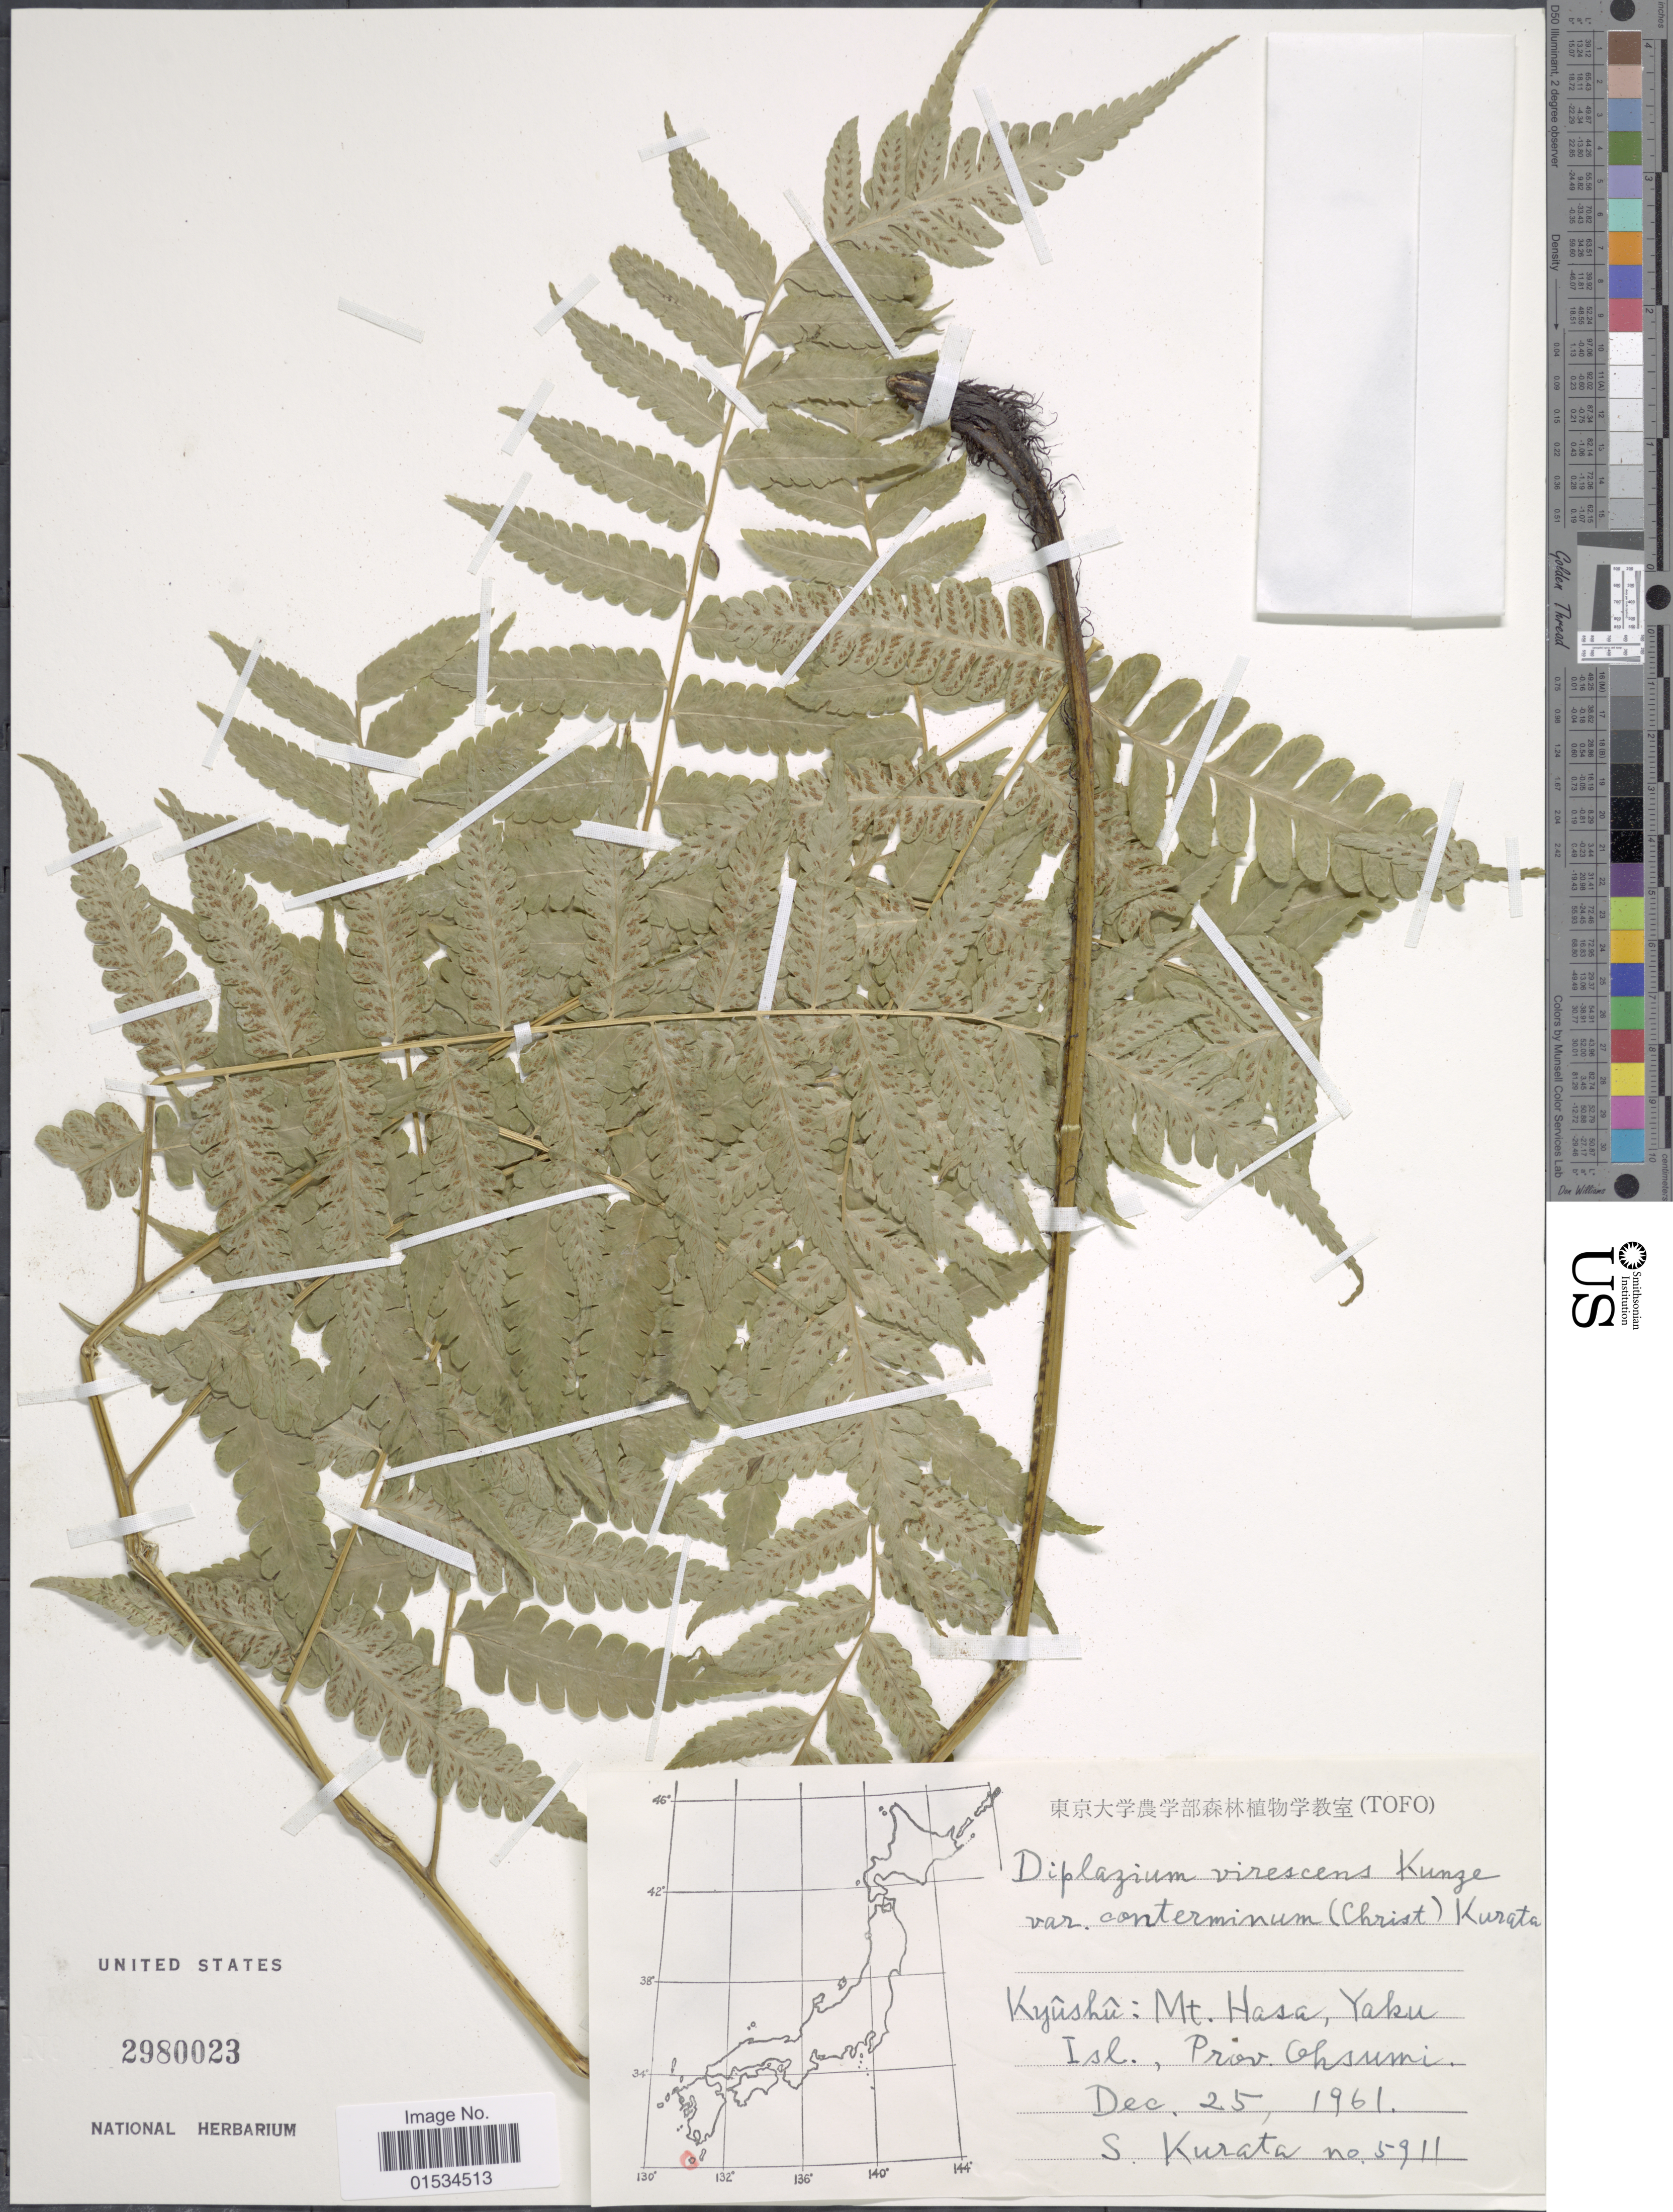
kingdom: Plantae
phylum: Tracheophyta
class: Polypodiopsida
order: Polypodiales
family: Athyriaceae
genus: Diplazium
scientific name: Diplazium virescens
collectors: Sa. Kurata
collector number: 5911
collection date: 1961-12-25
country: Japan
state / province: Kagosima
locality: Kyushu: Mt. Hasa, Yaku Isl., Prov. Ohsumi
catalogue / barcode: US 2980023